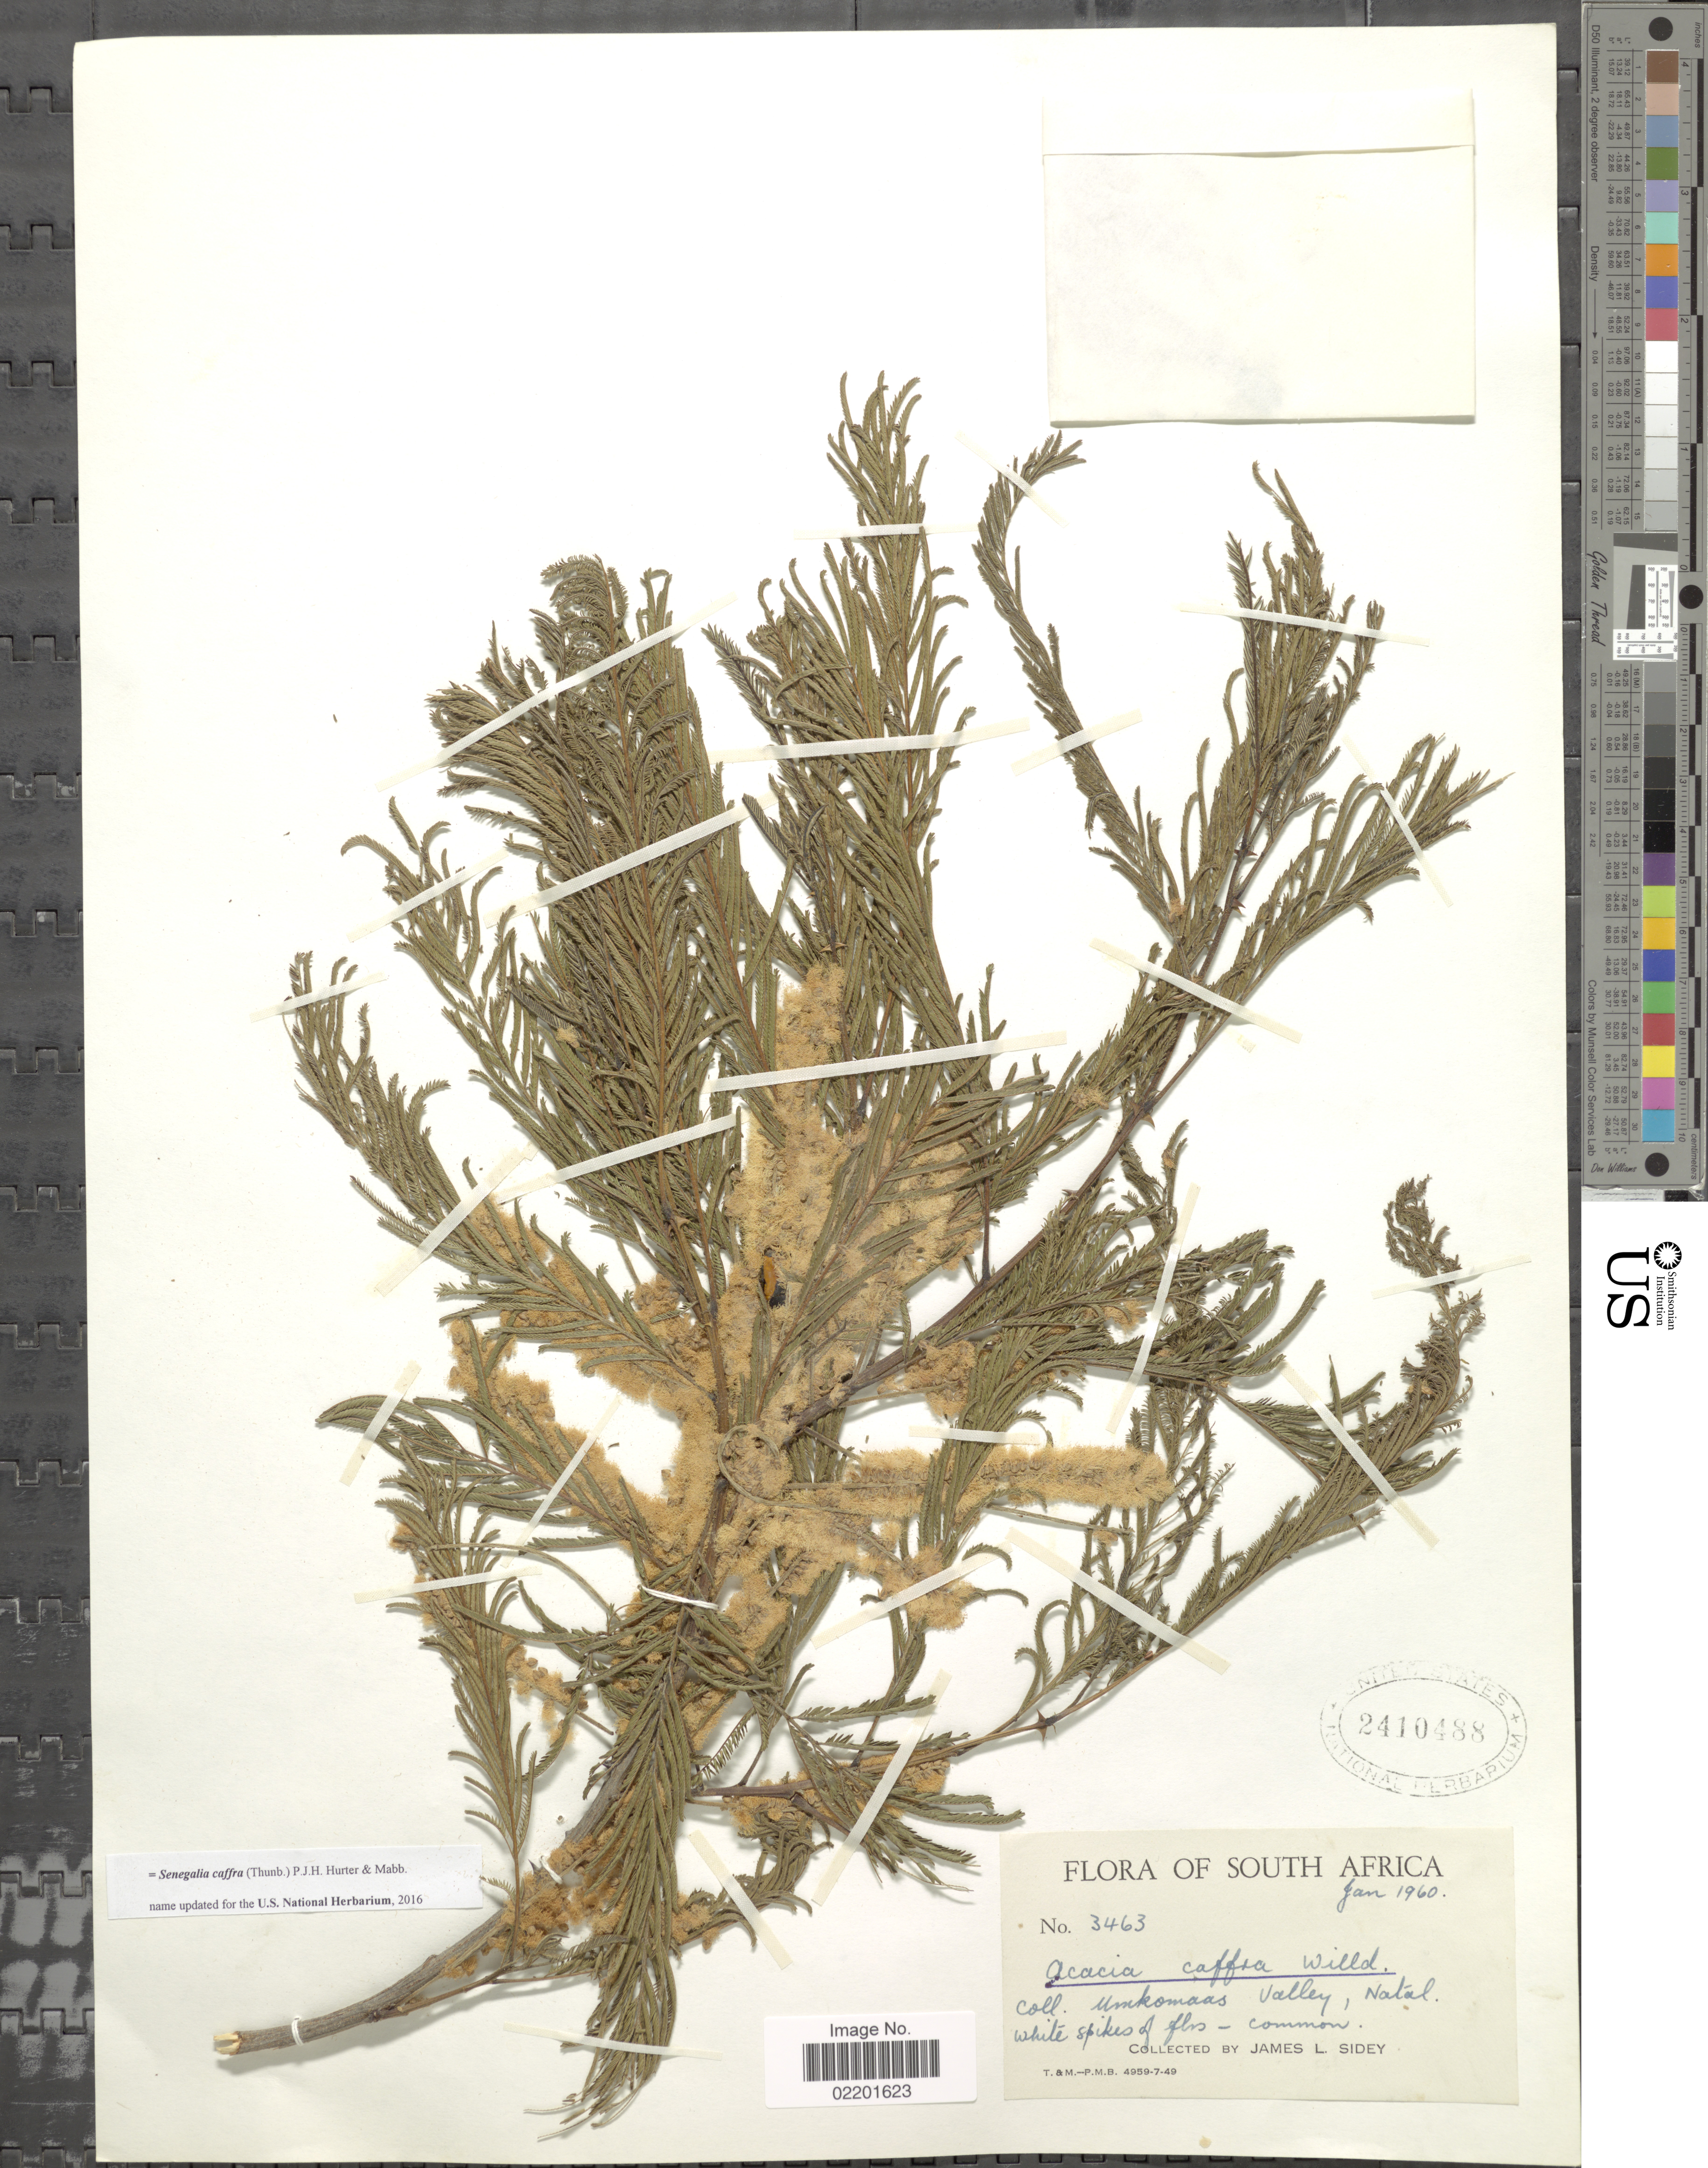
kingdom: Plantae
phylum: Tracheophyta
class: Magnoliopsida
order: Fabales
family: Fabaceae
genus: Senegalia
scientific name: Senegalia caffra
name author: (Thunb.) P.J.H. Hurter & Mabb.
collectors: J. L. Sidey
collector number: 3463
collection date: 1960-01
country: South Africa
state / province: KwaZulu-Natal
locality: South Africa. Umkomaas Valley, Natal.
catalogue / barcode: US 2410488